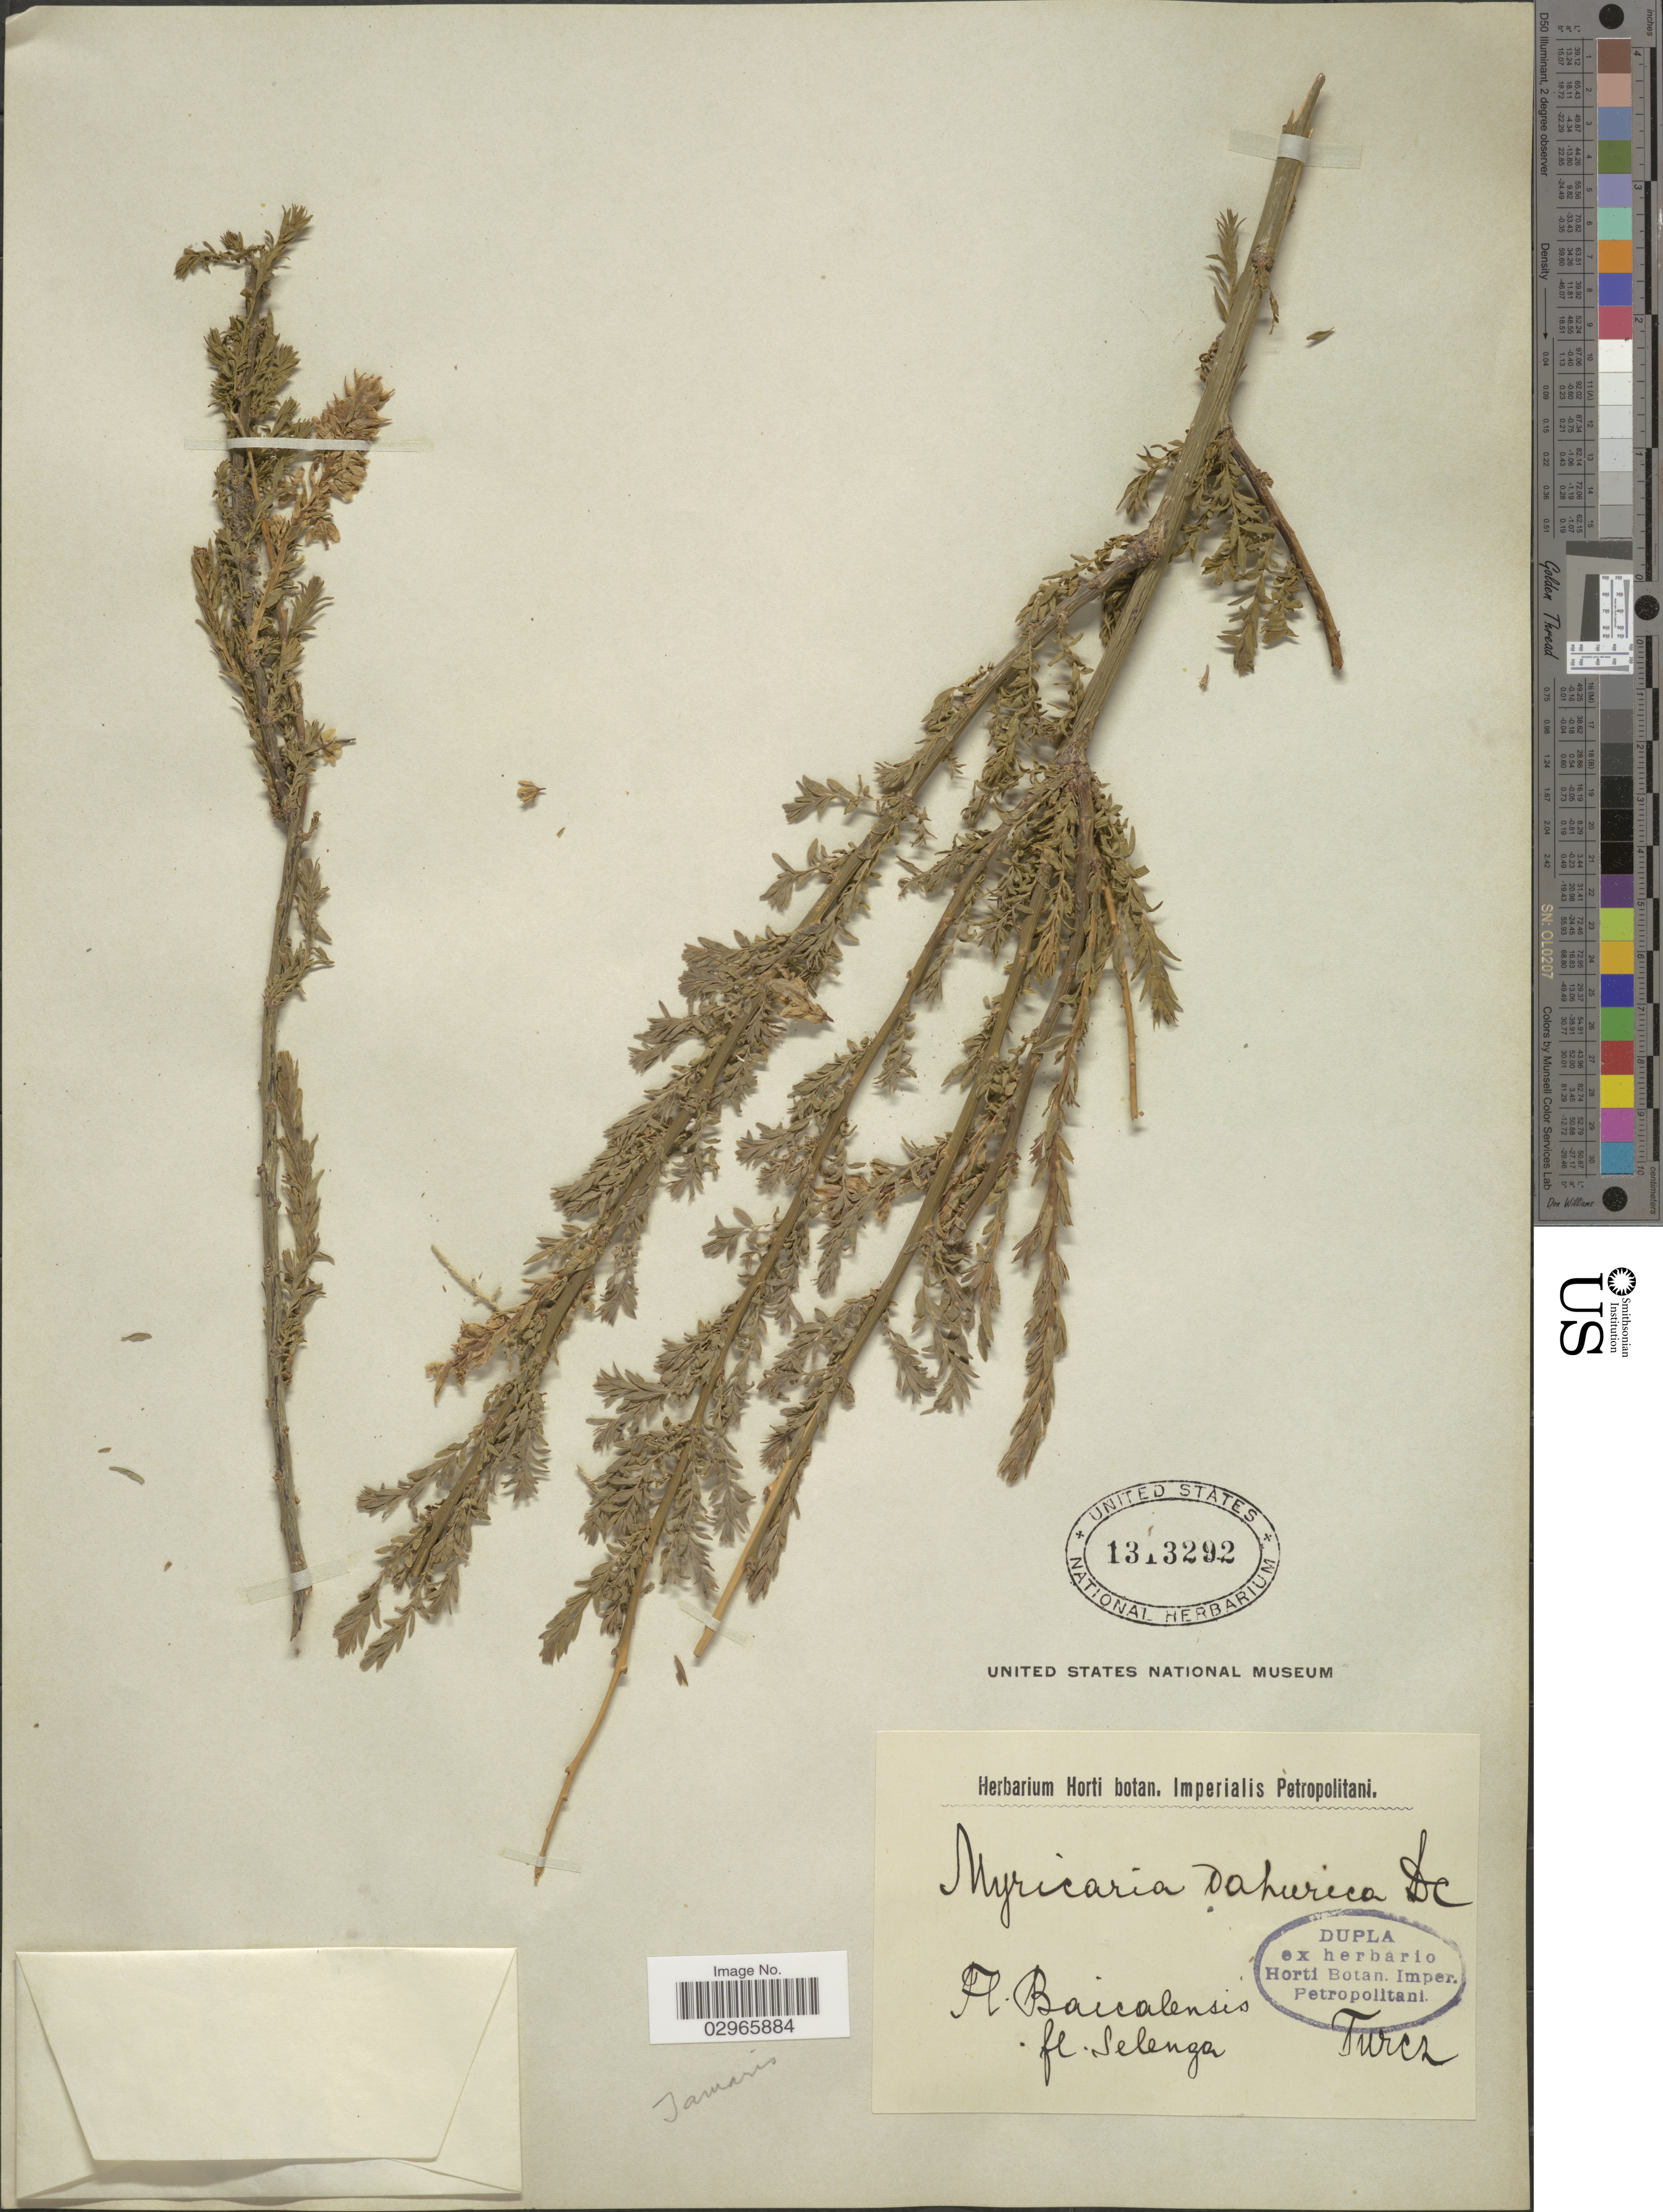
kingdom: Plantae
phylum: Tracheophyta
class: Magnoliopsida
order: Caryophyllales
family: Tamaricaceae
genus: Myricaria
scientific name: Myricaria dahurica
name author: DC.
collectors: Turcz.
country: Russian Federation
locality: Baicalensis. Selenga.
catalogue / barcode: US 1313292